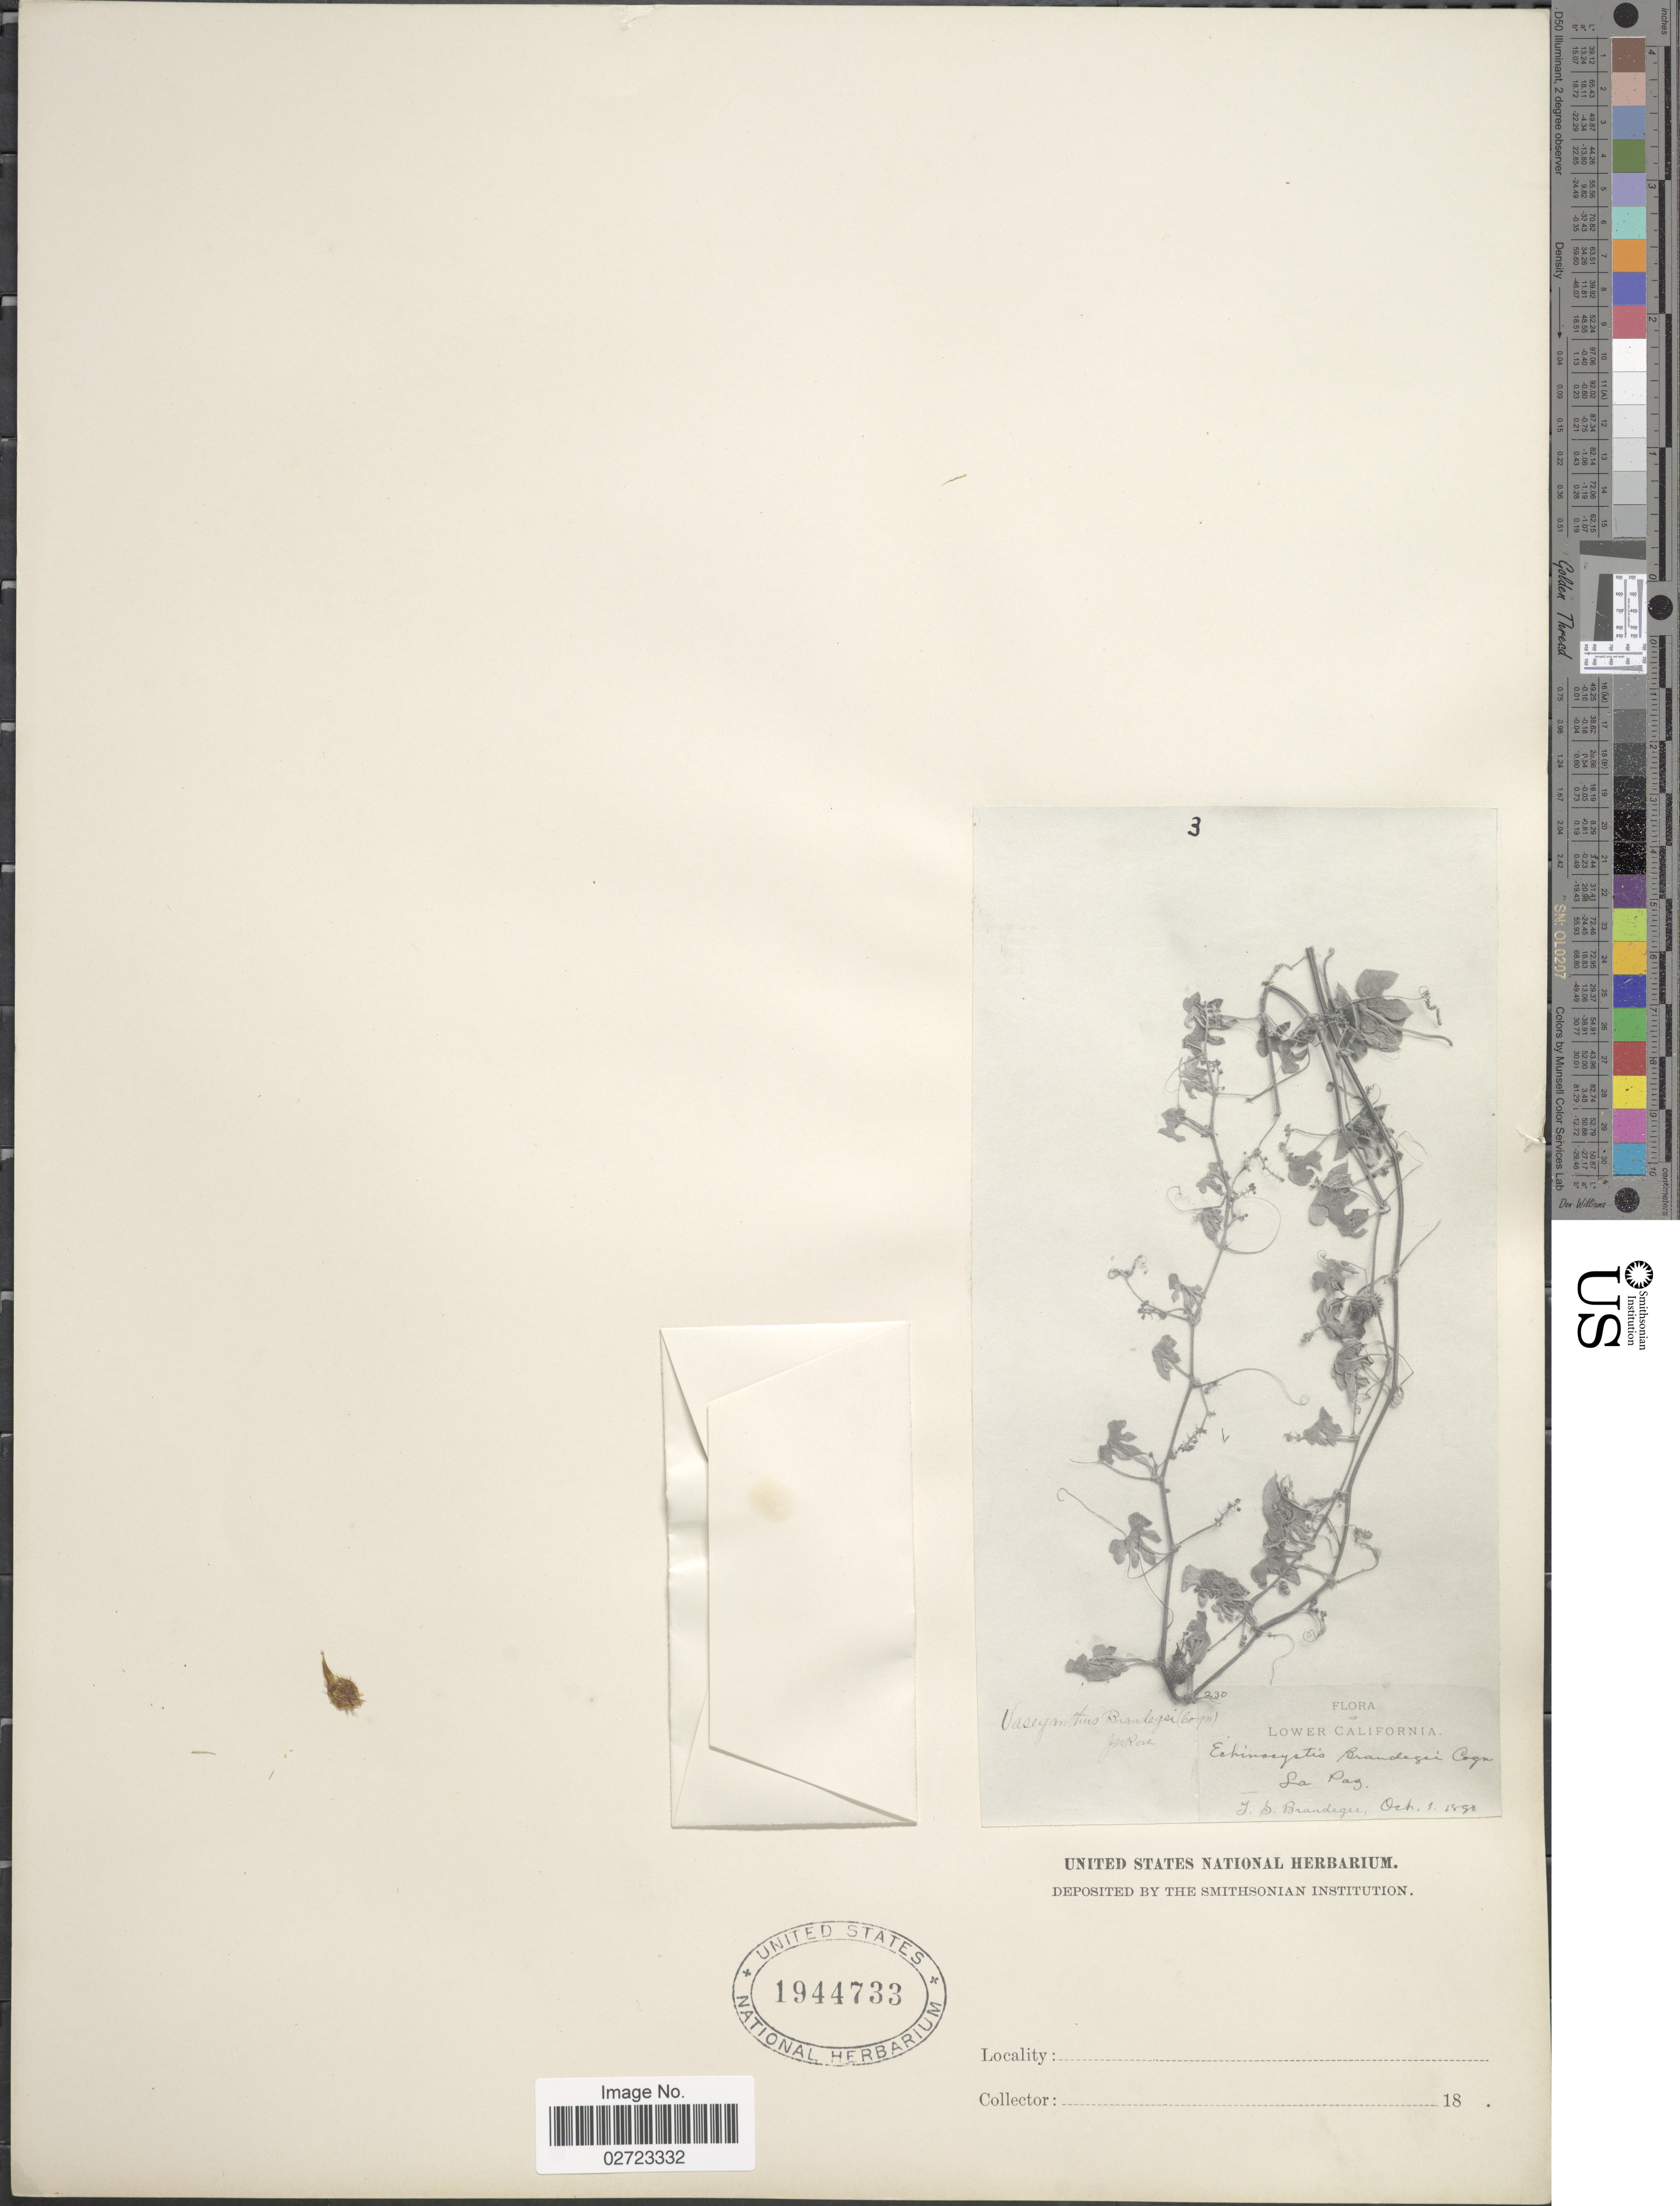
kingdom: Plantae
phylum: Tracheophyta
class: Magnoliopsida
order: Cucurbitales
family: Cucurbitaceae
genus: Echinopepon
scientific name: Echinopepon insularis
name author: S. Watson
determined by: Strong, Mark T., (BOT), Smithsonian Institution - National Museum of Natural History (UNITED STATES)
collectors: J. S. Brandegee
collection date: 1890-10-01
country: Mexico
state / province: Baja California Sur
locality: Lower California, La Paz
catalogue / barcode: US 1944733